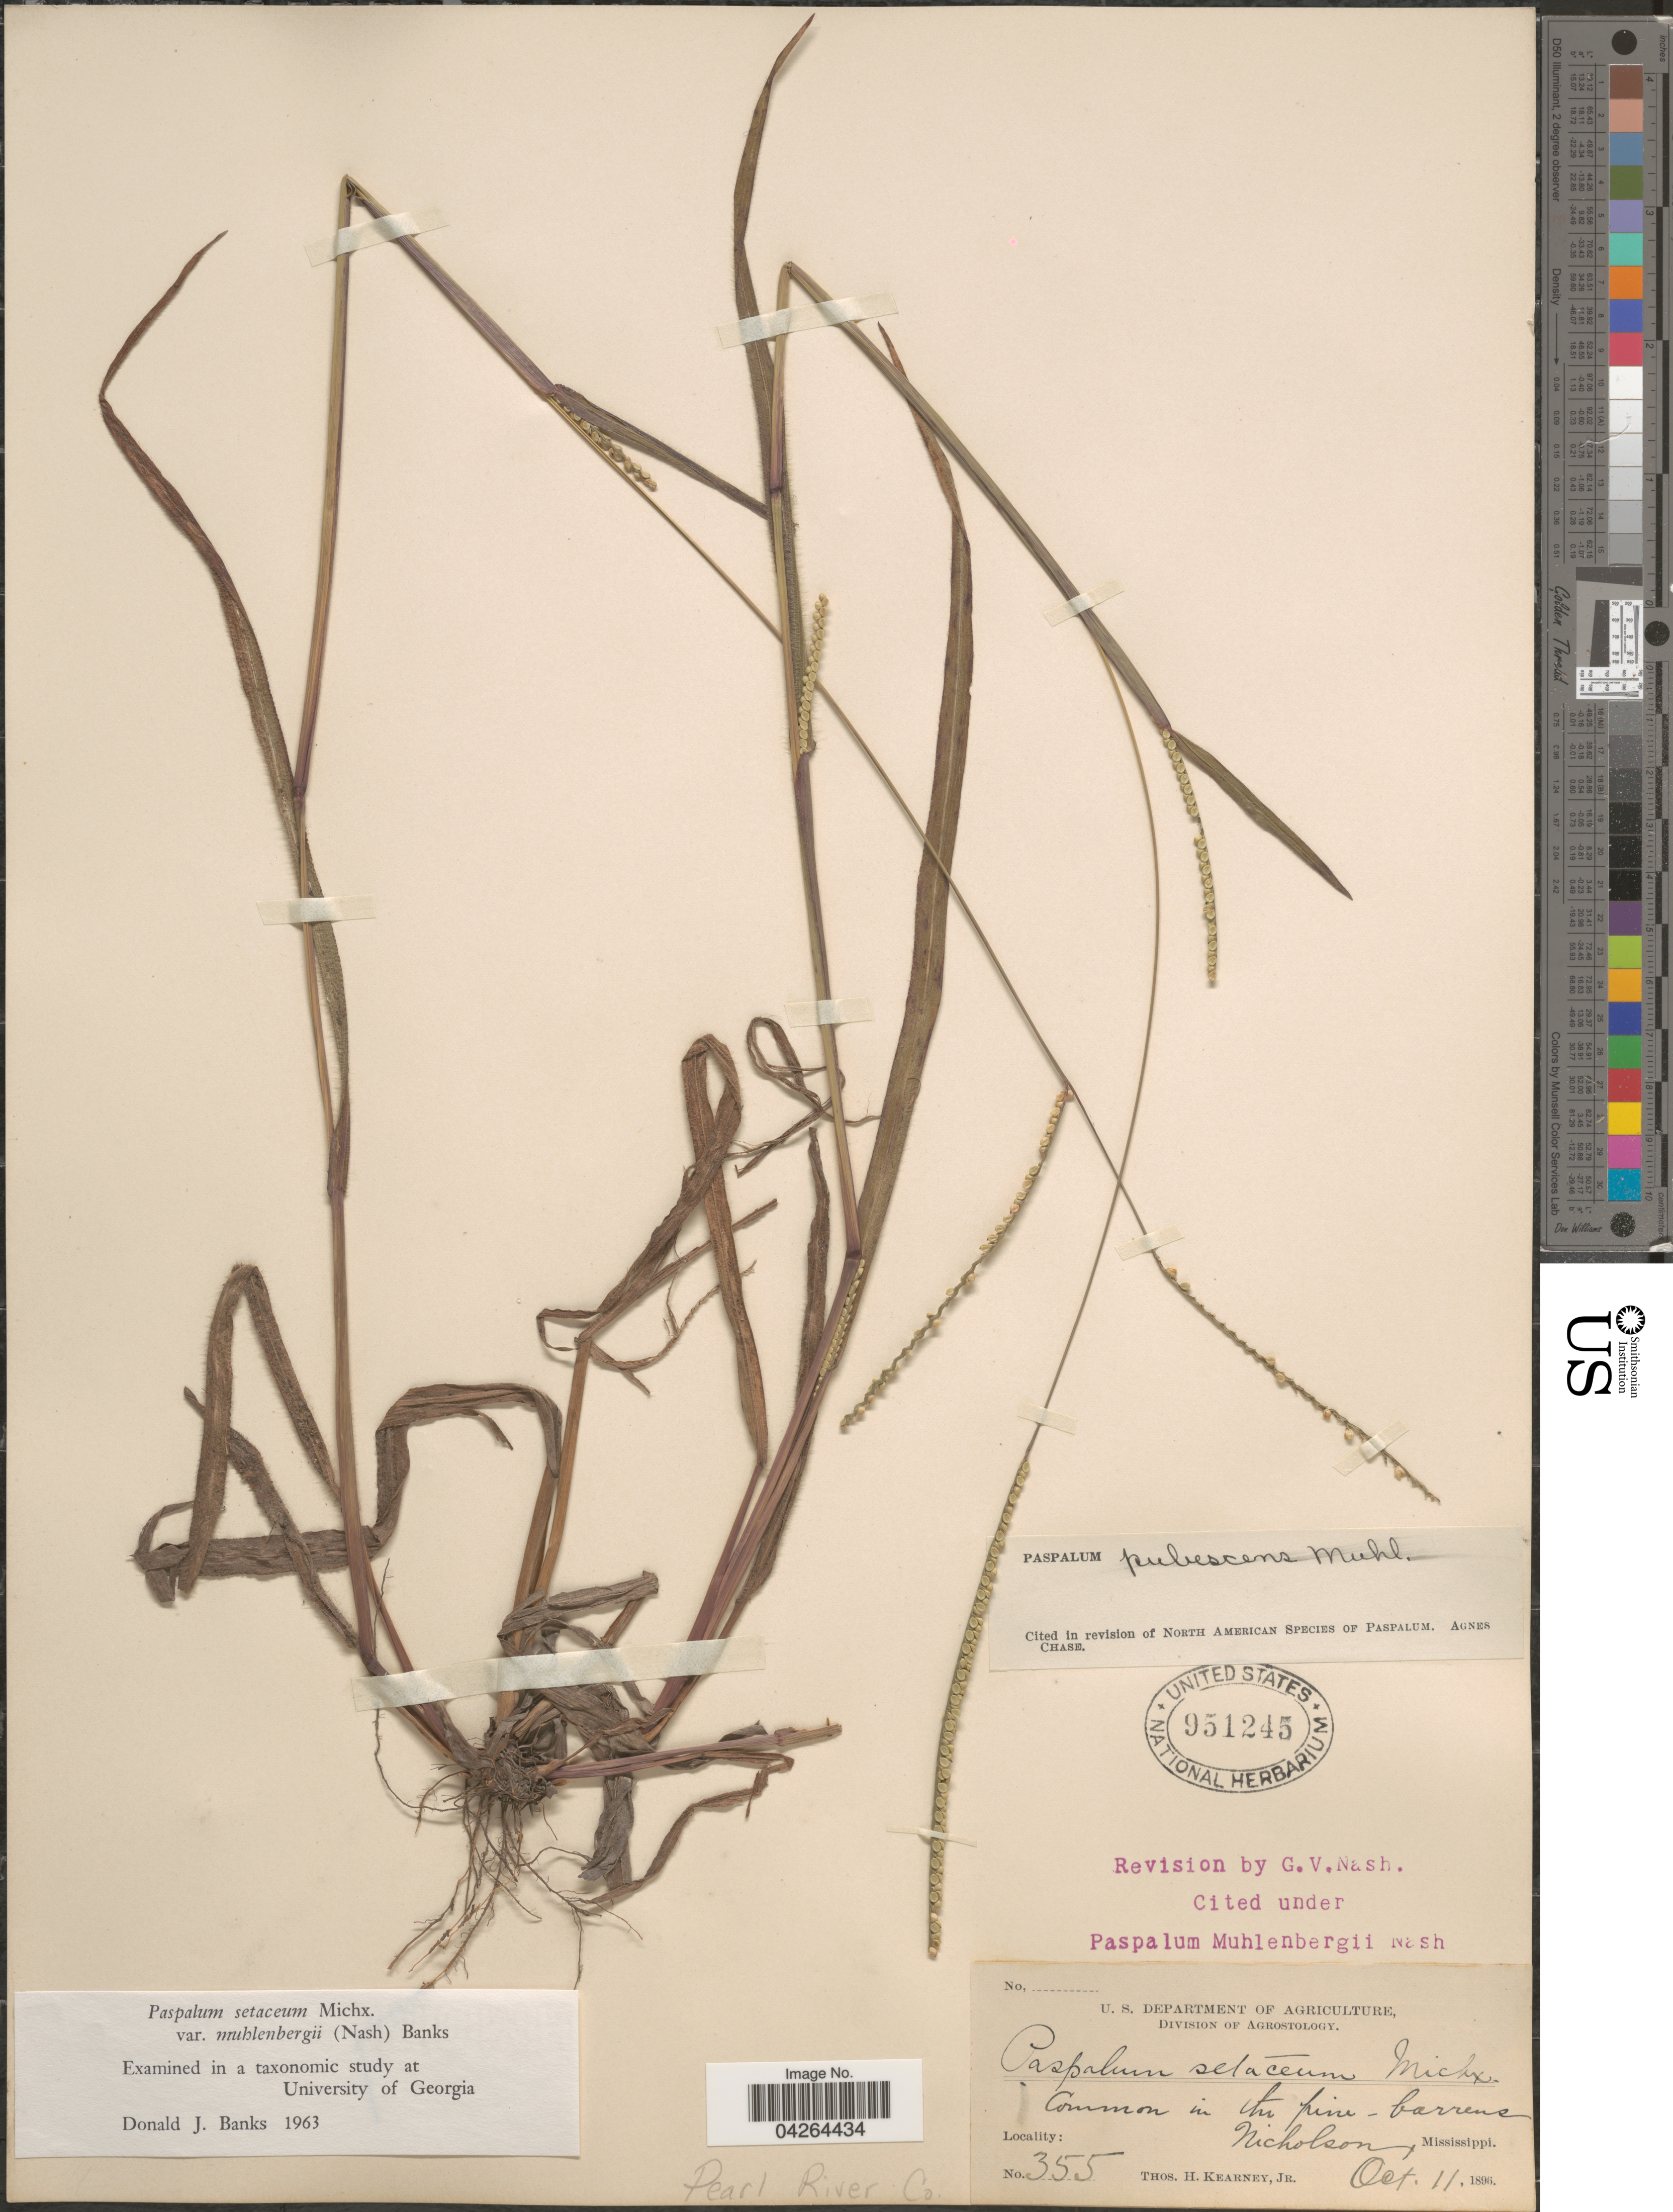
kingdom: Plantae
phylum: Tracheophyta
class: Liliopsida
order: Poales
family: Poaceae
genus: Paspalum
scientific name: Paspalum setaceum var. muhlenbergii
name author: (Nash) D.J. Banks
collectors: T. H. Kearney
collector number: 355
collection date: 1896-10-11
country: United States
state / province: Mississippi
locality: Common in the pine-barrens Nicholson. Pearl River Co.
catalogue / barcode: US 951245